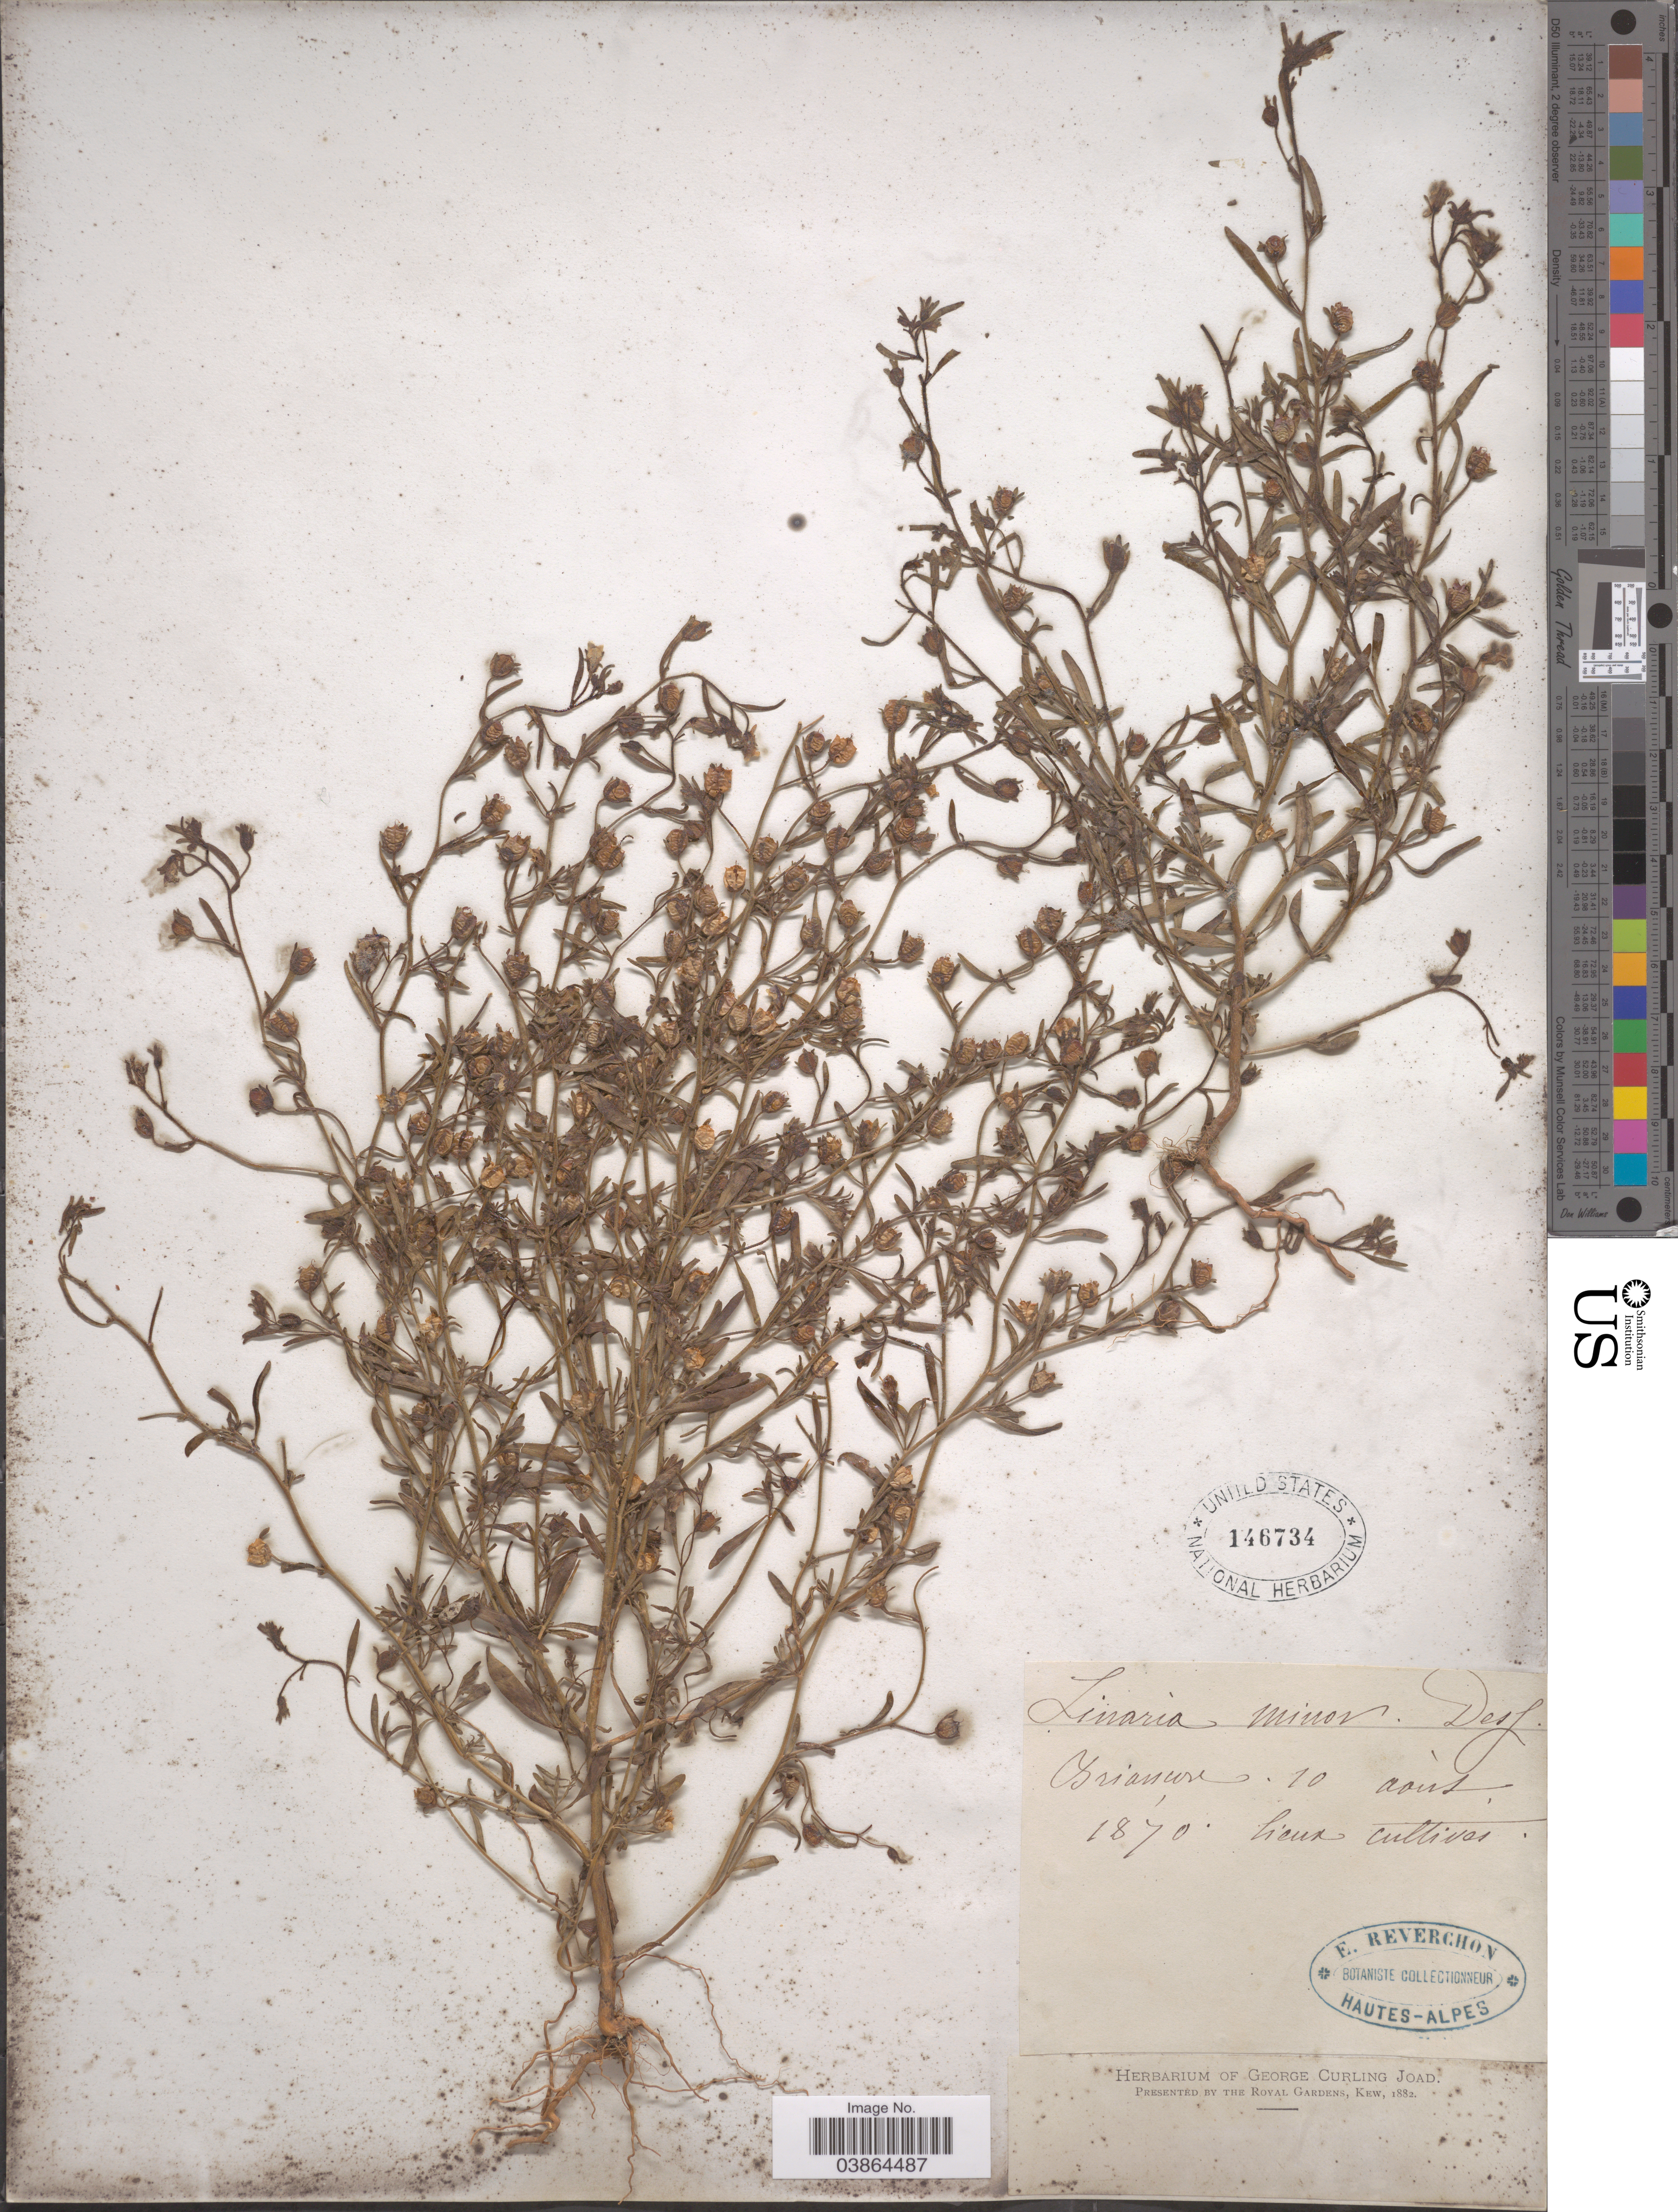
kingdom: Plantae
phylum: Tracheophyta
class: Magnoliopsida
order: Lamiales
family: Plantaginaceae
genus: Chaenorrhinum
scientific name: Chaenorrhinum minor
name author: (L.) Lange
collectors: E. Reverchon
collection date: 1870-08-10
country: France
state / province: Provence-Alpes-Côte d'Azur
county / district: Hautes-Alpes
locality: Aruanuse. Lieux cultives. Hautes-Alpes.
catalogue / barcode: US 146734